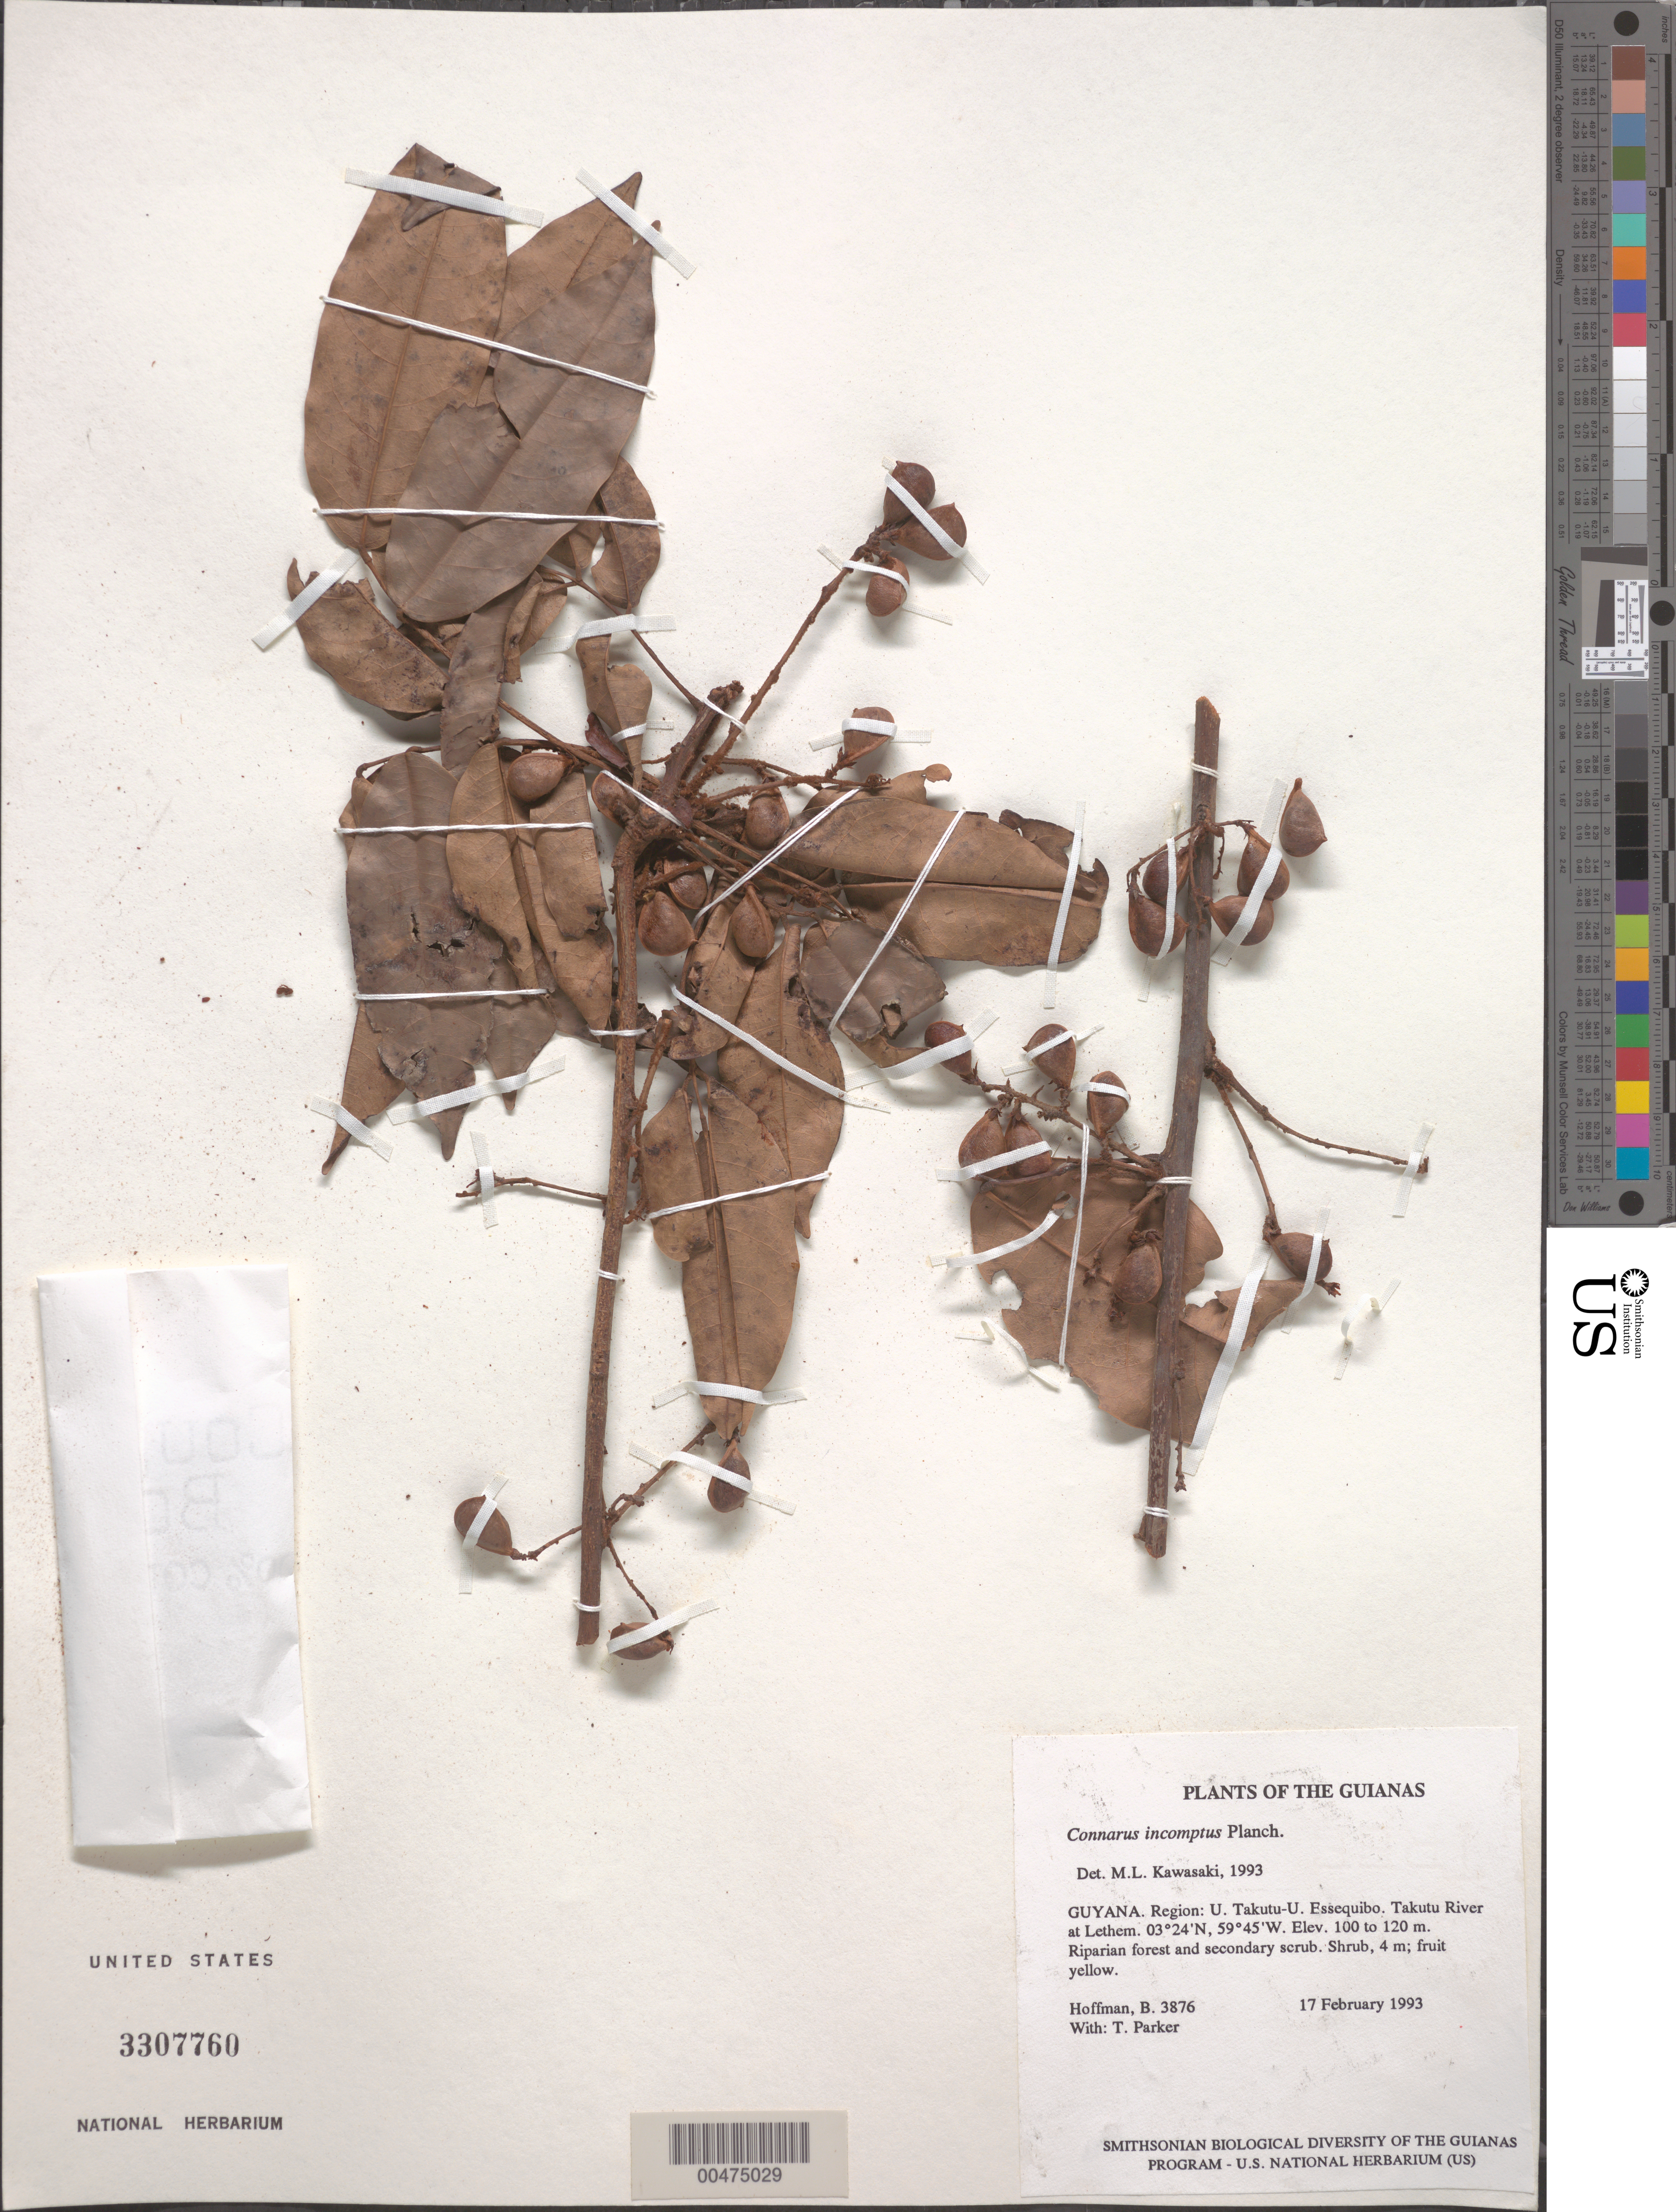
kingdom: Plantae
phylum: Tracheophyta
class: Magnoliopsida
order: Oxalidales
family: Connaraceae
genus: Connarus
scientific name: Connarus incomptus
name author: Planch.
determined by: Kawasaki, María L.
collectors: B. Hoffman & T. Parker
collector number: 3876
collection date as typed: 17 February 1993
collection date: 1993-02-17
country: Guyana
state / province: U. Takutu-U. Essequibo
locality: Takutu River at Lethem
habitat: Riparian forest and secondary scrub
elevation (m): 100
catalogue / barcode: US 3307760